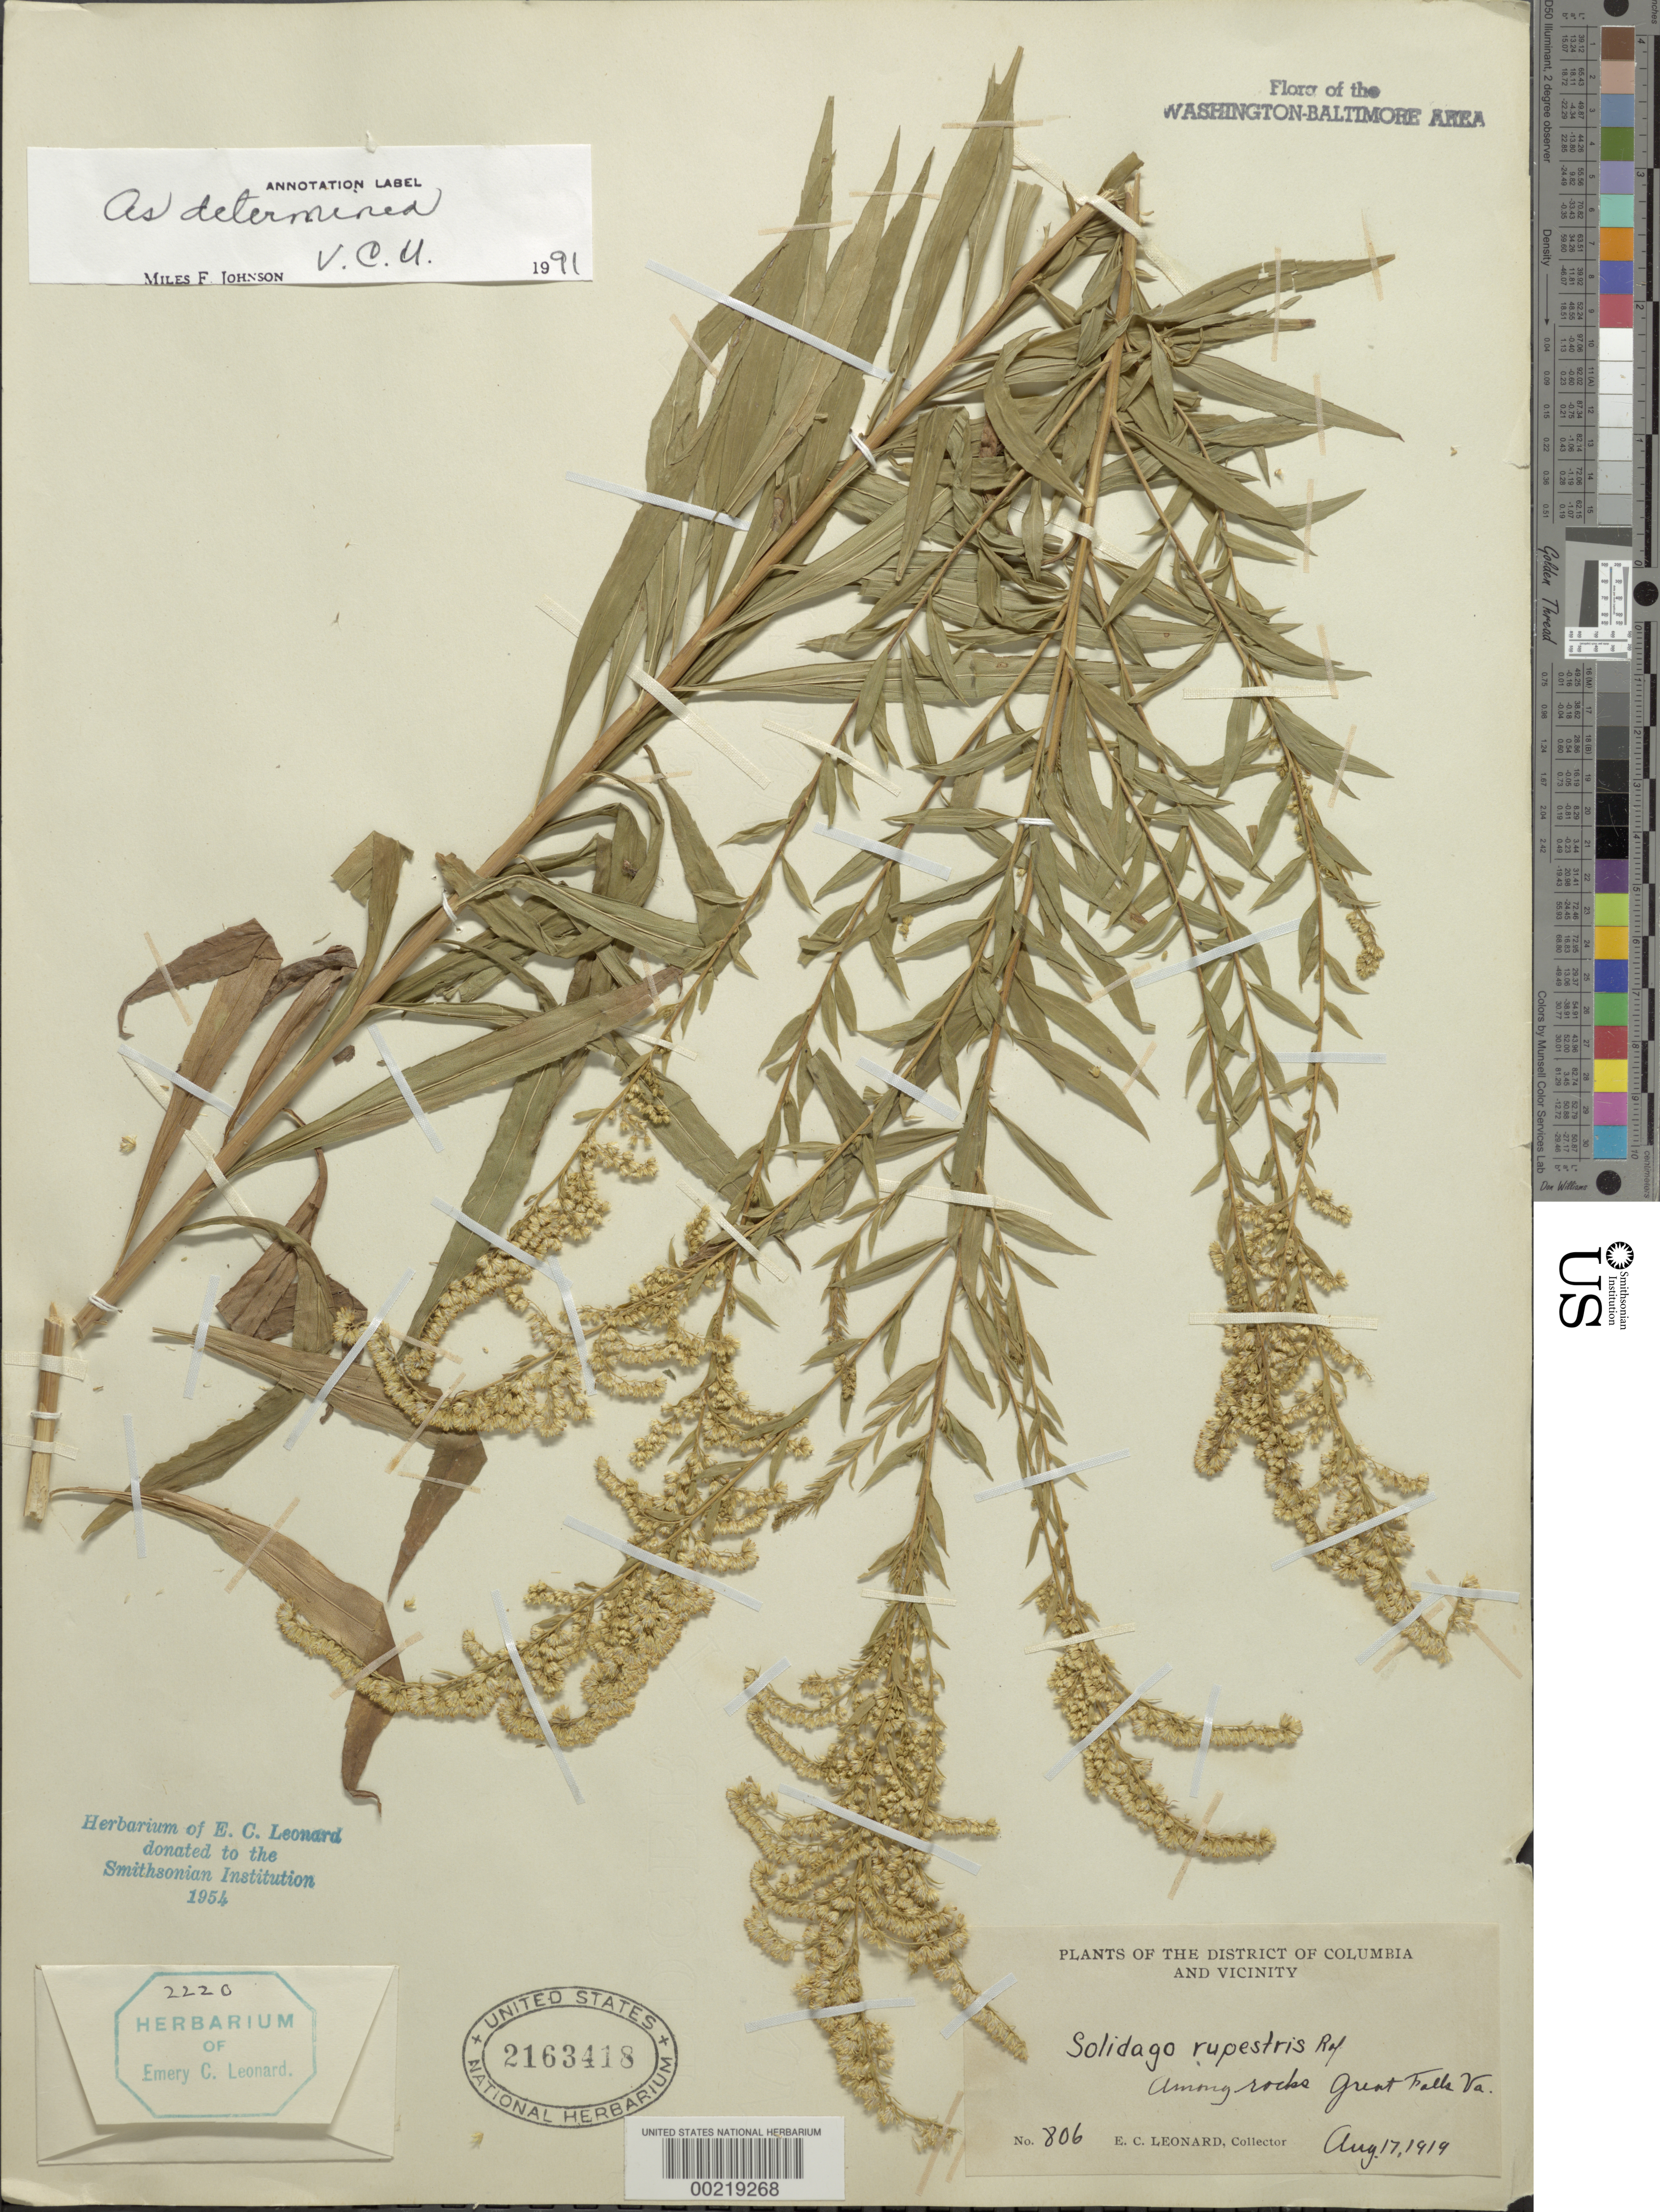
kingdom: Plantae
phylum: Tracheophyta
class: Magnoliopsida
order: Asterales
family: Asteraceae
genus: Solidago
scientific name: Solidago rupestris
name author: Raf.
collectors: E. C. Leonard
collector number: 806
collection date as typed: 17 Aug 1919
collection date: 1919-08-17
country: United States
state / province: Virginia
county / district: Fairfax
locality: Great Falls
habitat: Among rocks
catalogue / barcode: US 2163418